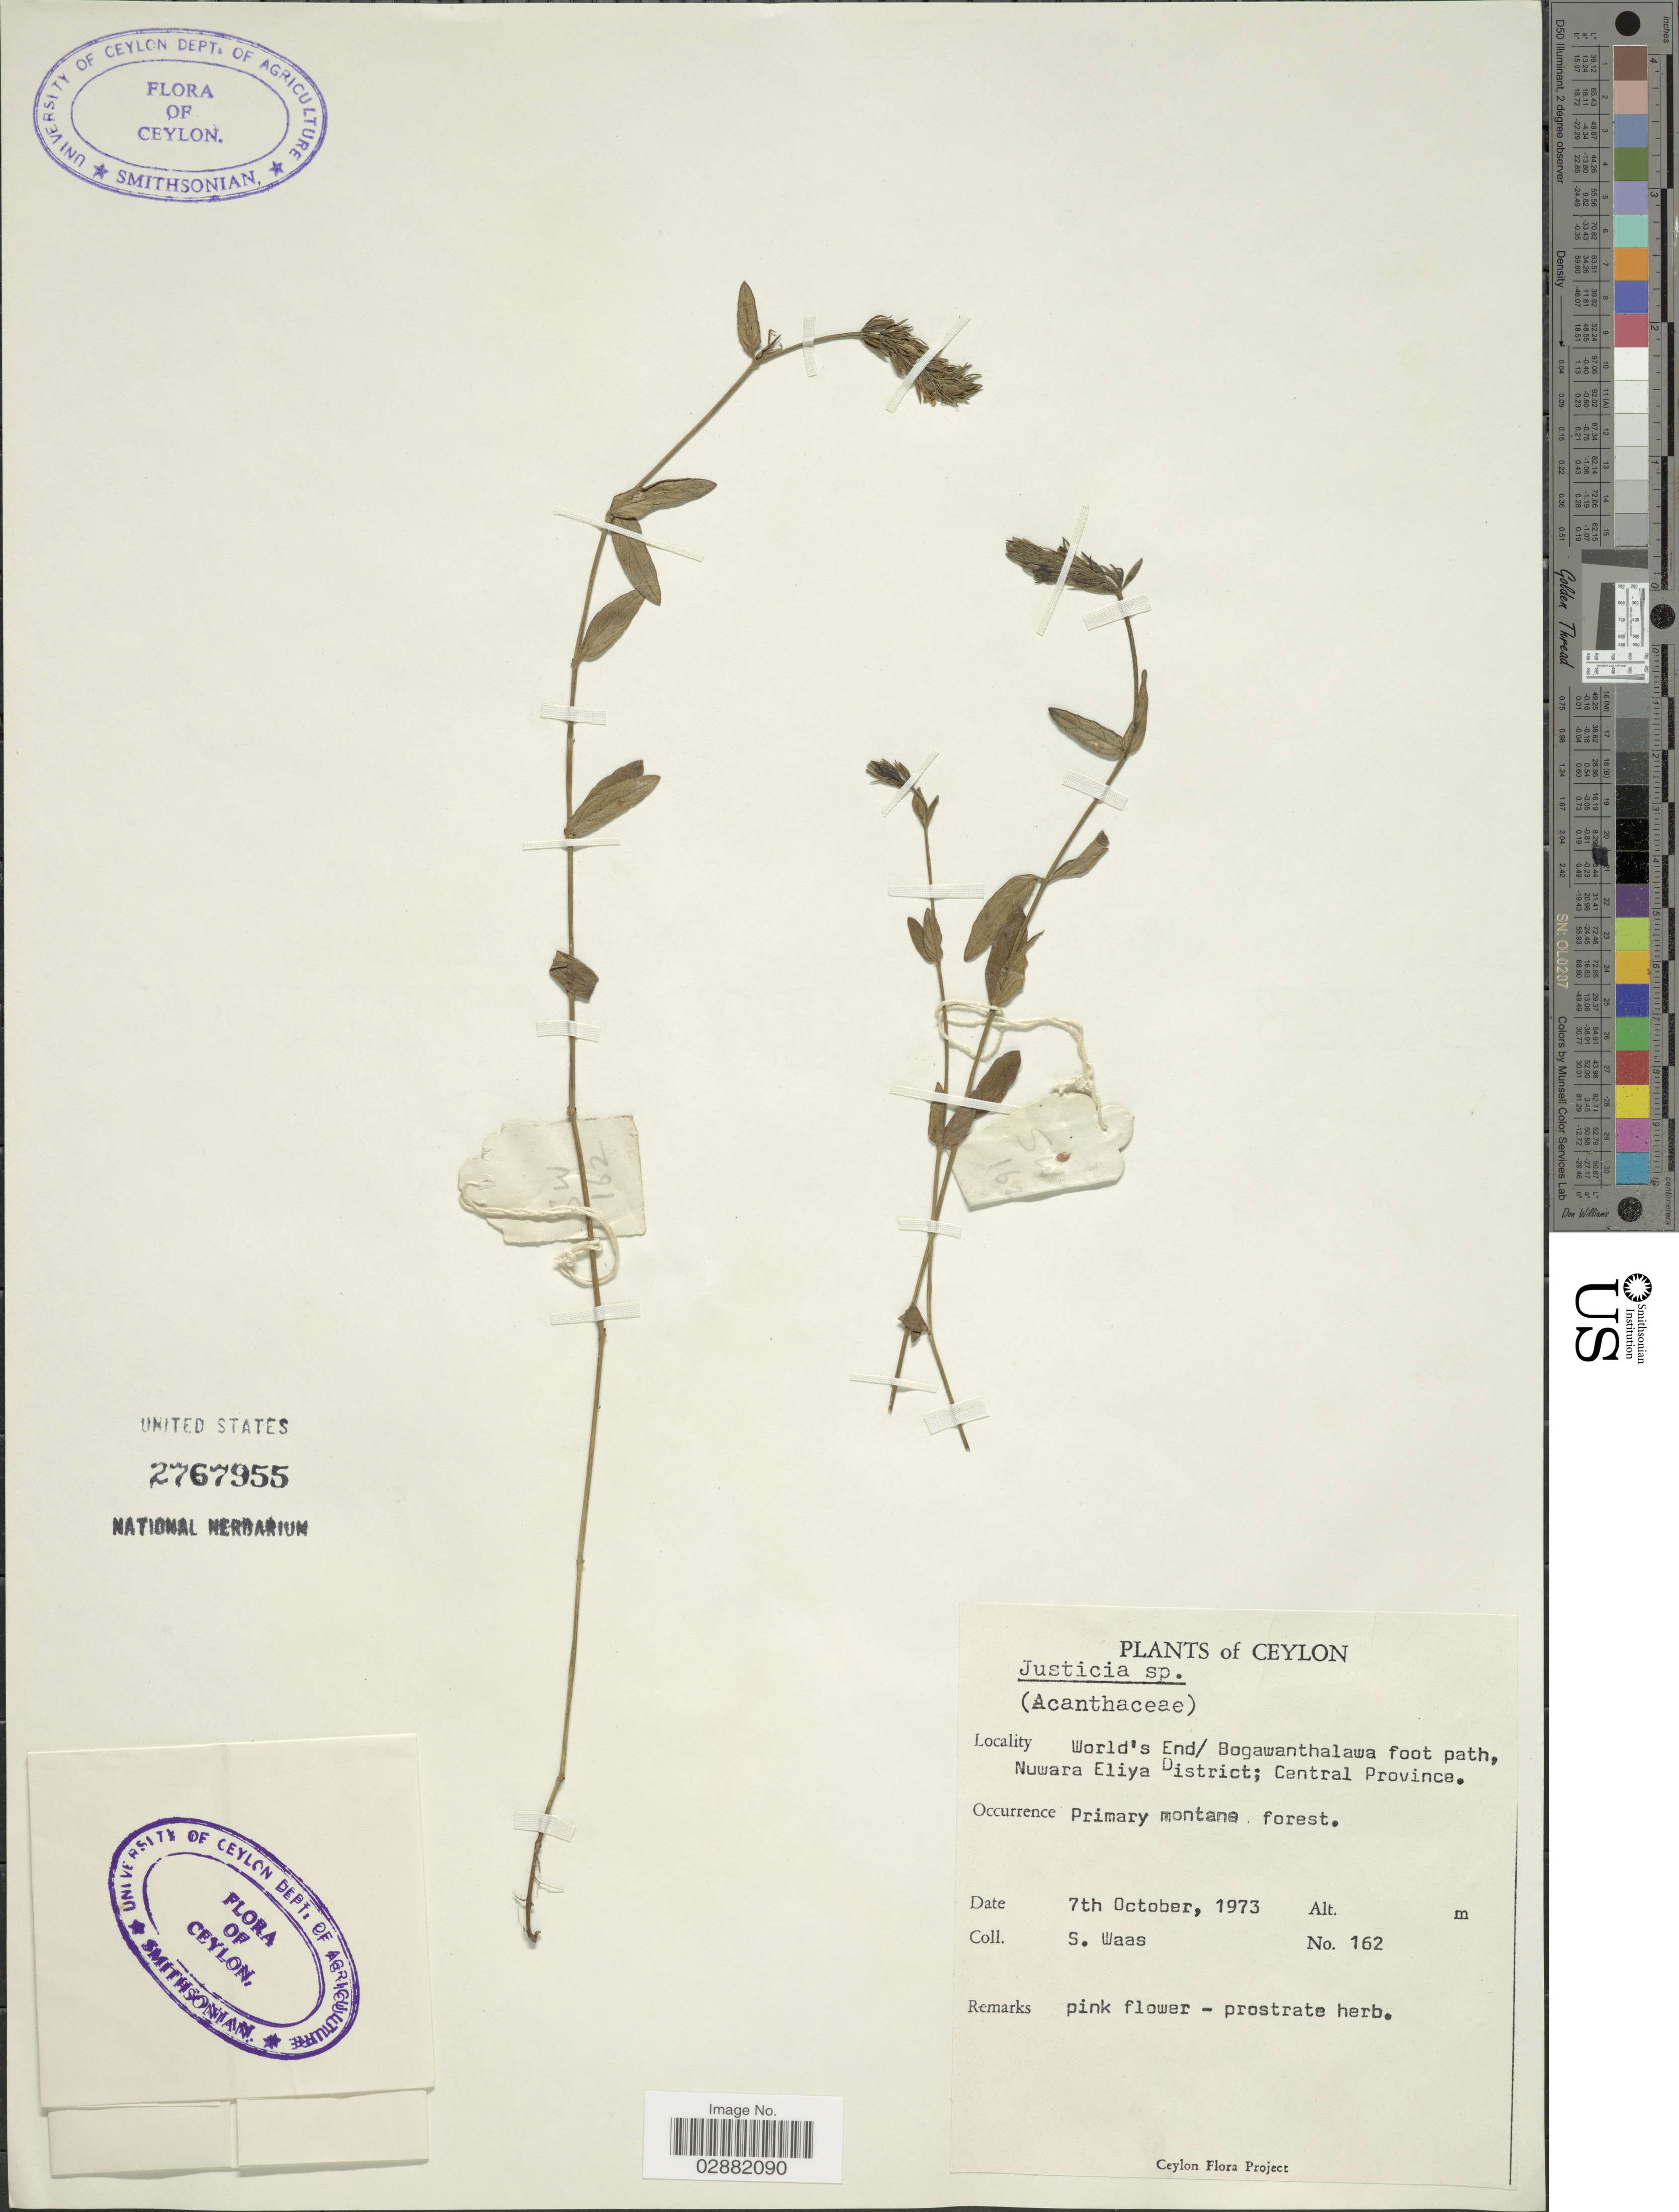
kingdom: Plantae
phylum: Tracheophyta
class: Magnoliopsida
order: Lamiales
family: Acanthaceae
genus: Justicia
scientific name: Justicia sp.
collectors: S. Waas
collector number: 162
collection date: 1973-10-07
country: Sri Lanka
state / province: Central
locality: Ceylon, World's End, Bogawanthalawa foot path, Nuwara Eliya District.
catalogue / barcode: US 2767955